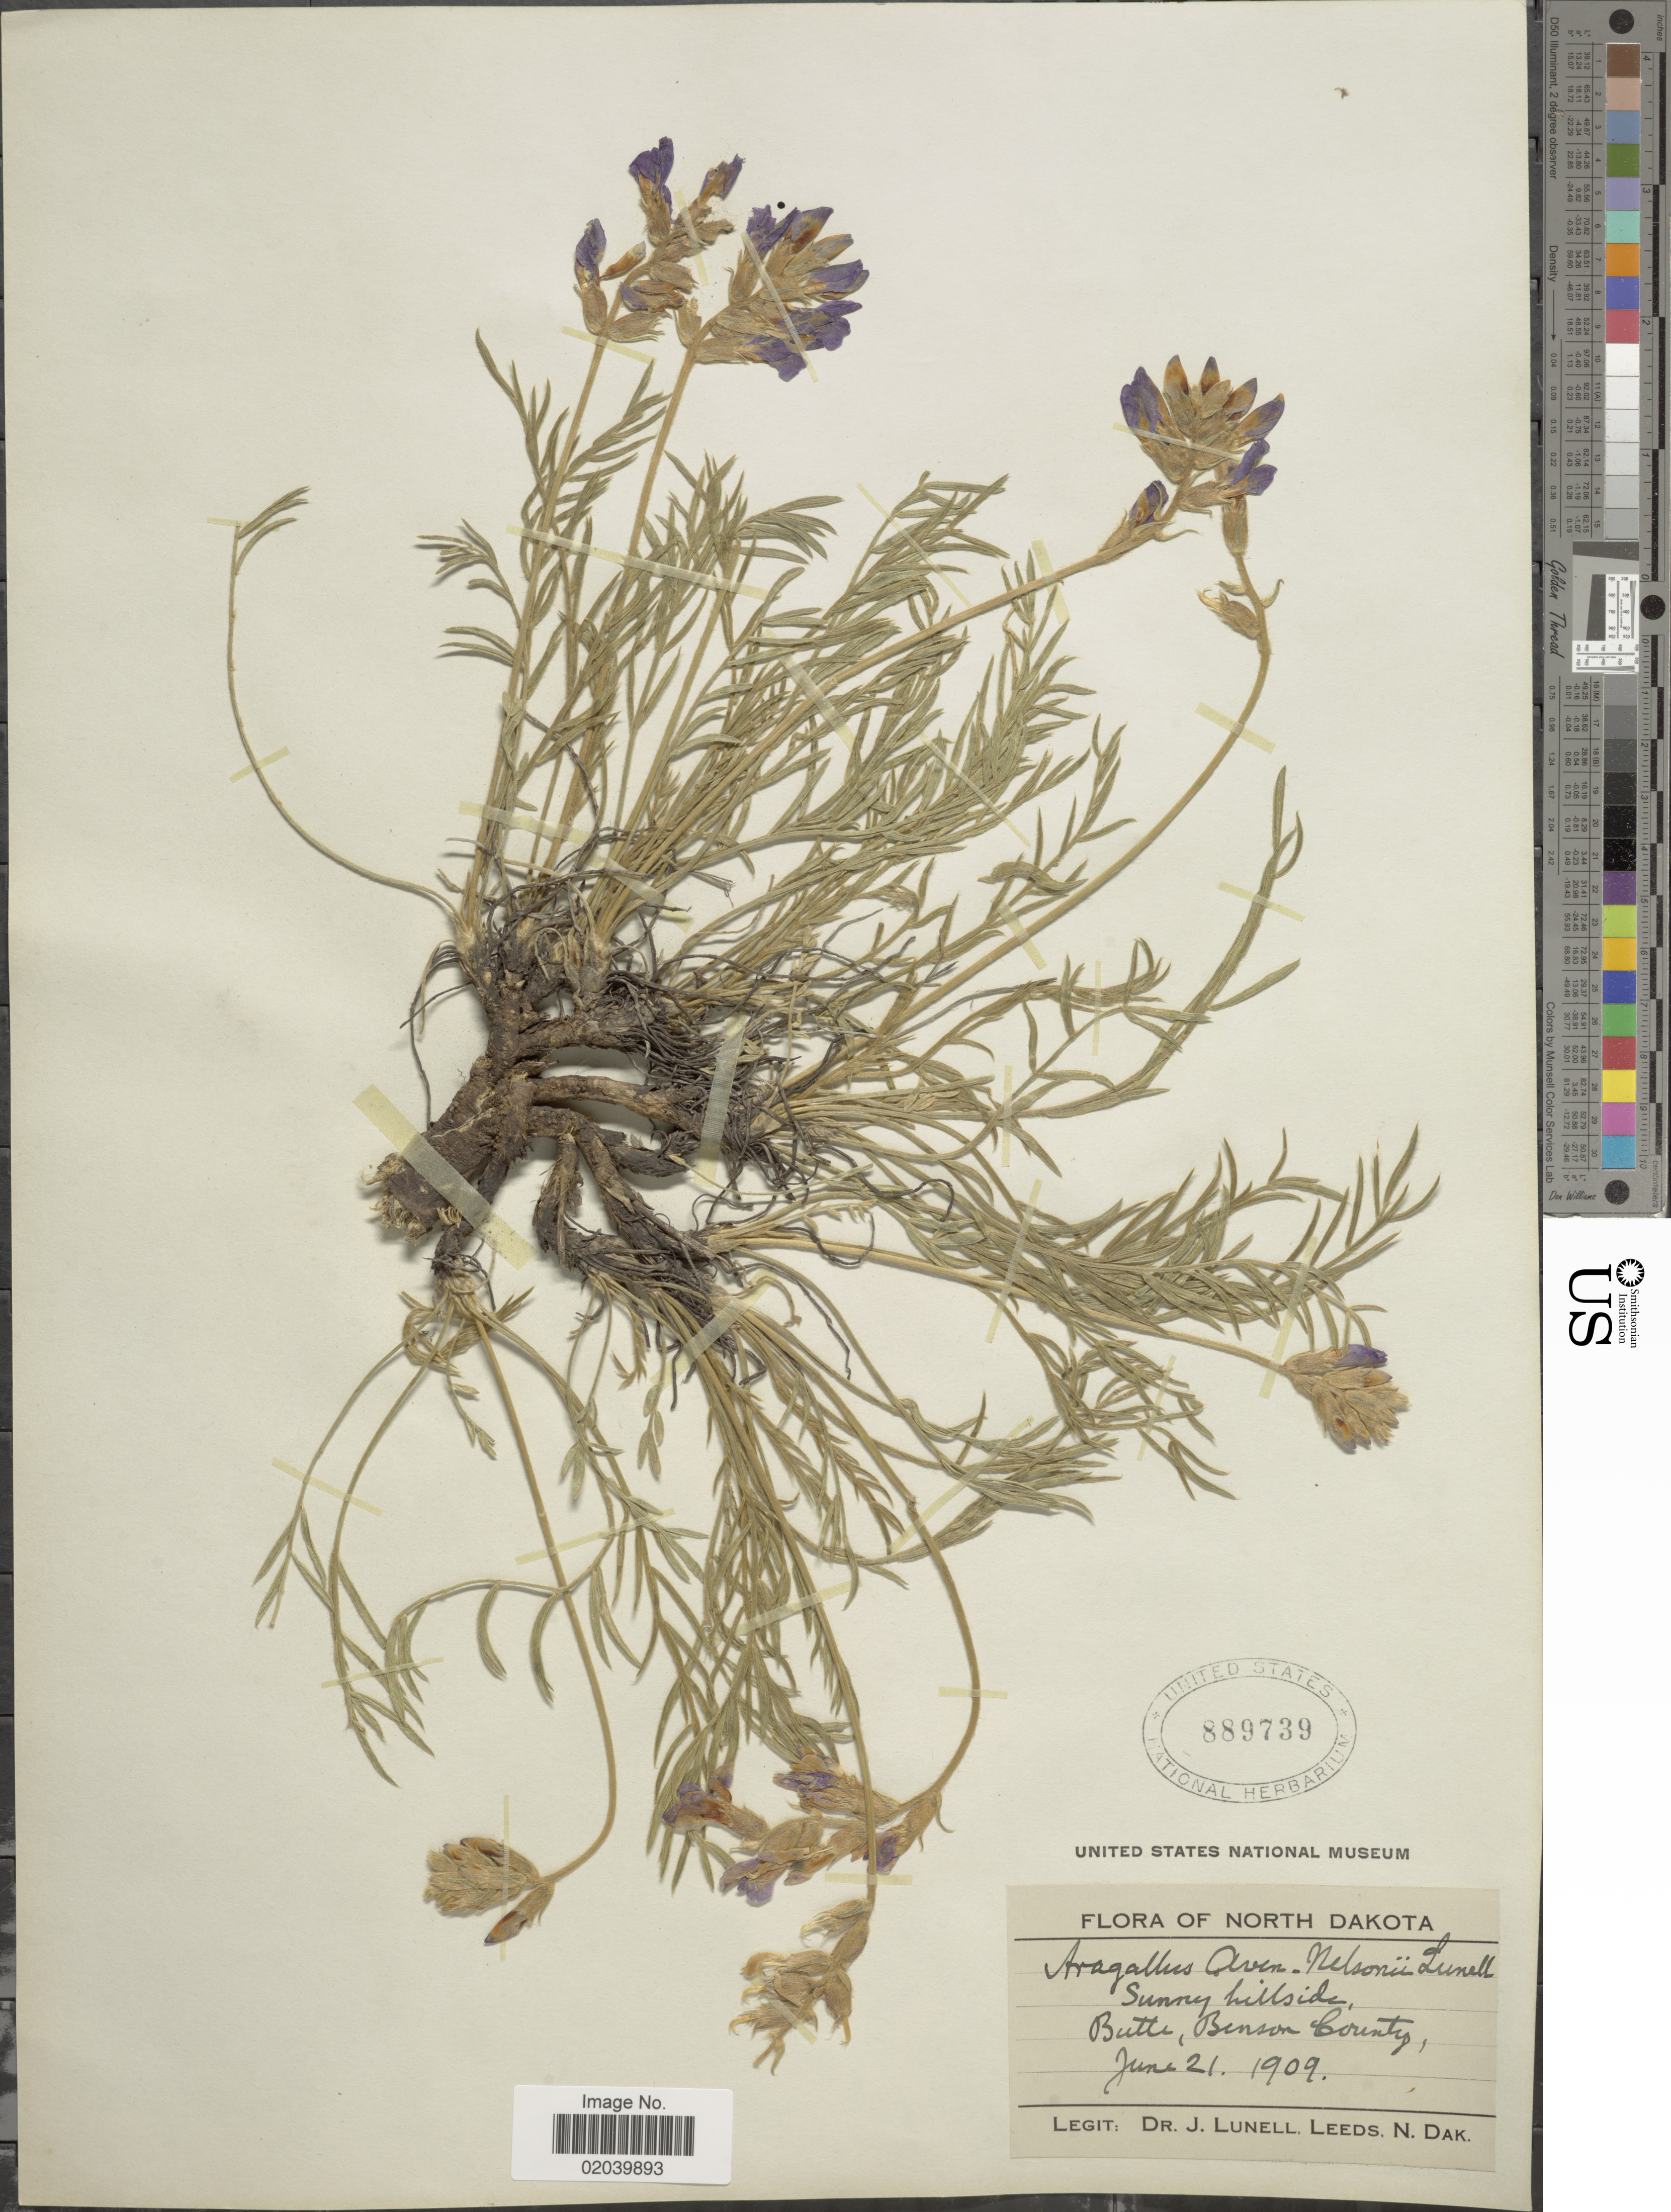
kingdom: Plantae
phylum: Tracheophyta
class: Magnoliopsida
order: Fabales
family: Fabaceae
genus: Oxytropis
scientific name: Oxytropis lambertii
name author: Pursh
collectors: J. Lunell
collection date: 1909-06-21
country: United States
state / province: North Dakota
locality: Sunny hillside, Butte, Benson County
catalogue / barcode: US 889739